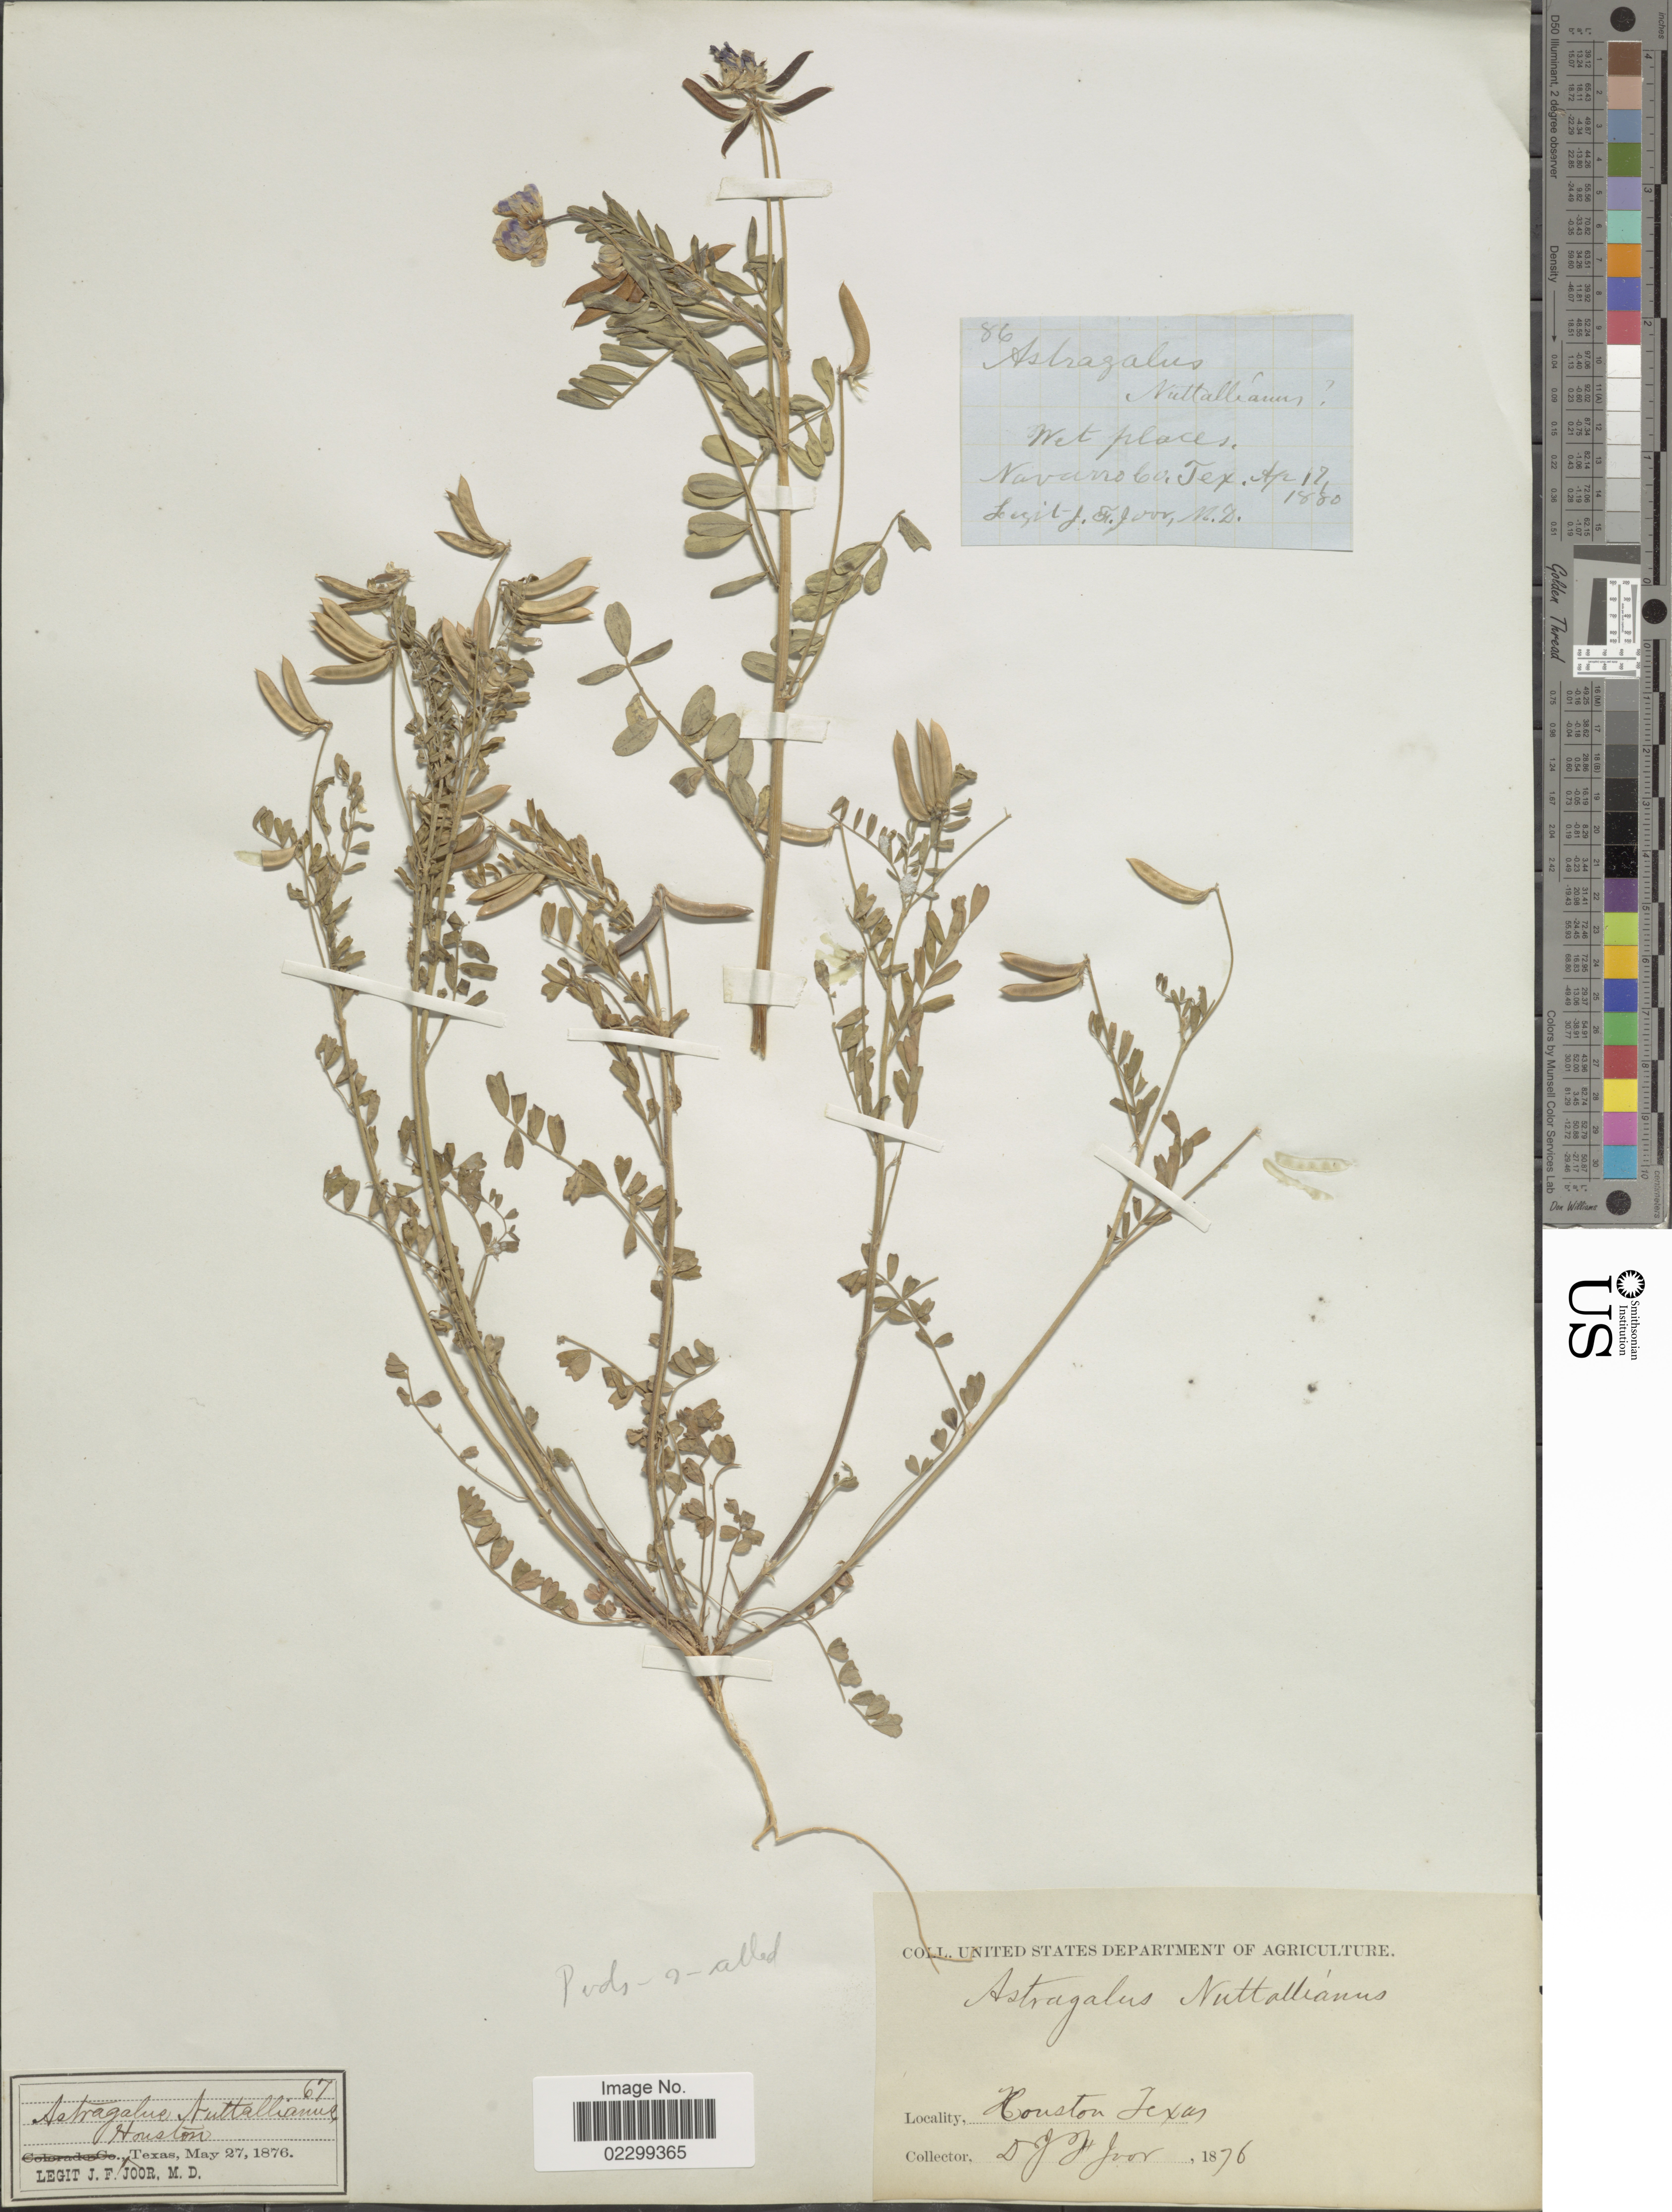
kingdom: Plantae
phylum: Tracheophyta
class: Magnoliopsida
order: Fabales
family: Fabaceae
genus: Astragalus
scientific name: Astragalus austrinus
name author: (Small) O.E. Schulz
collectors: J. F. Joor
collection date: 1876-05-27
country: United States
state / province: Texas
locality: Houston